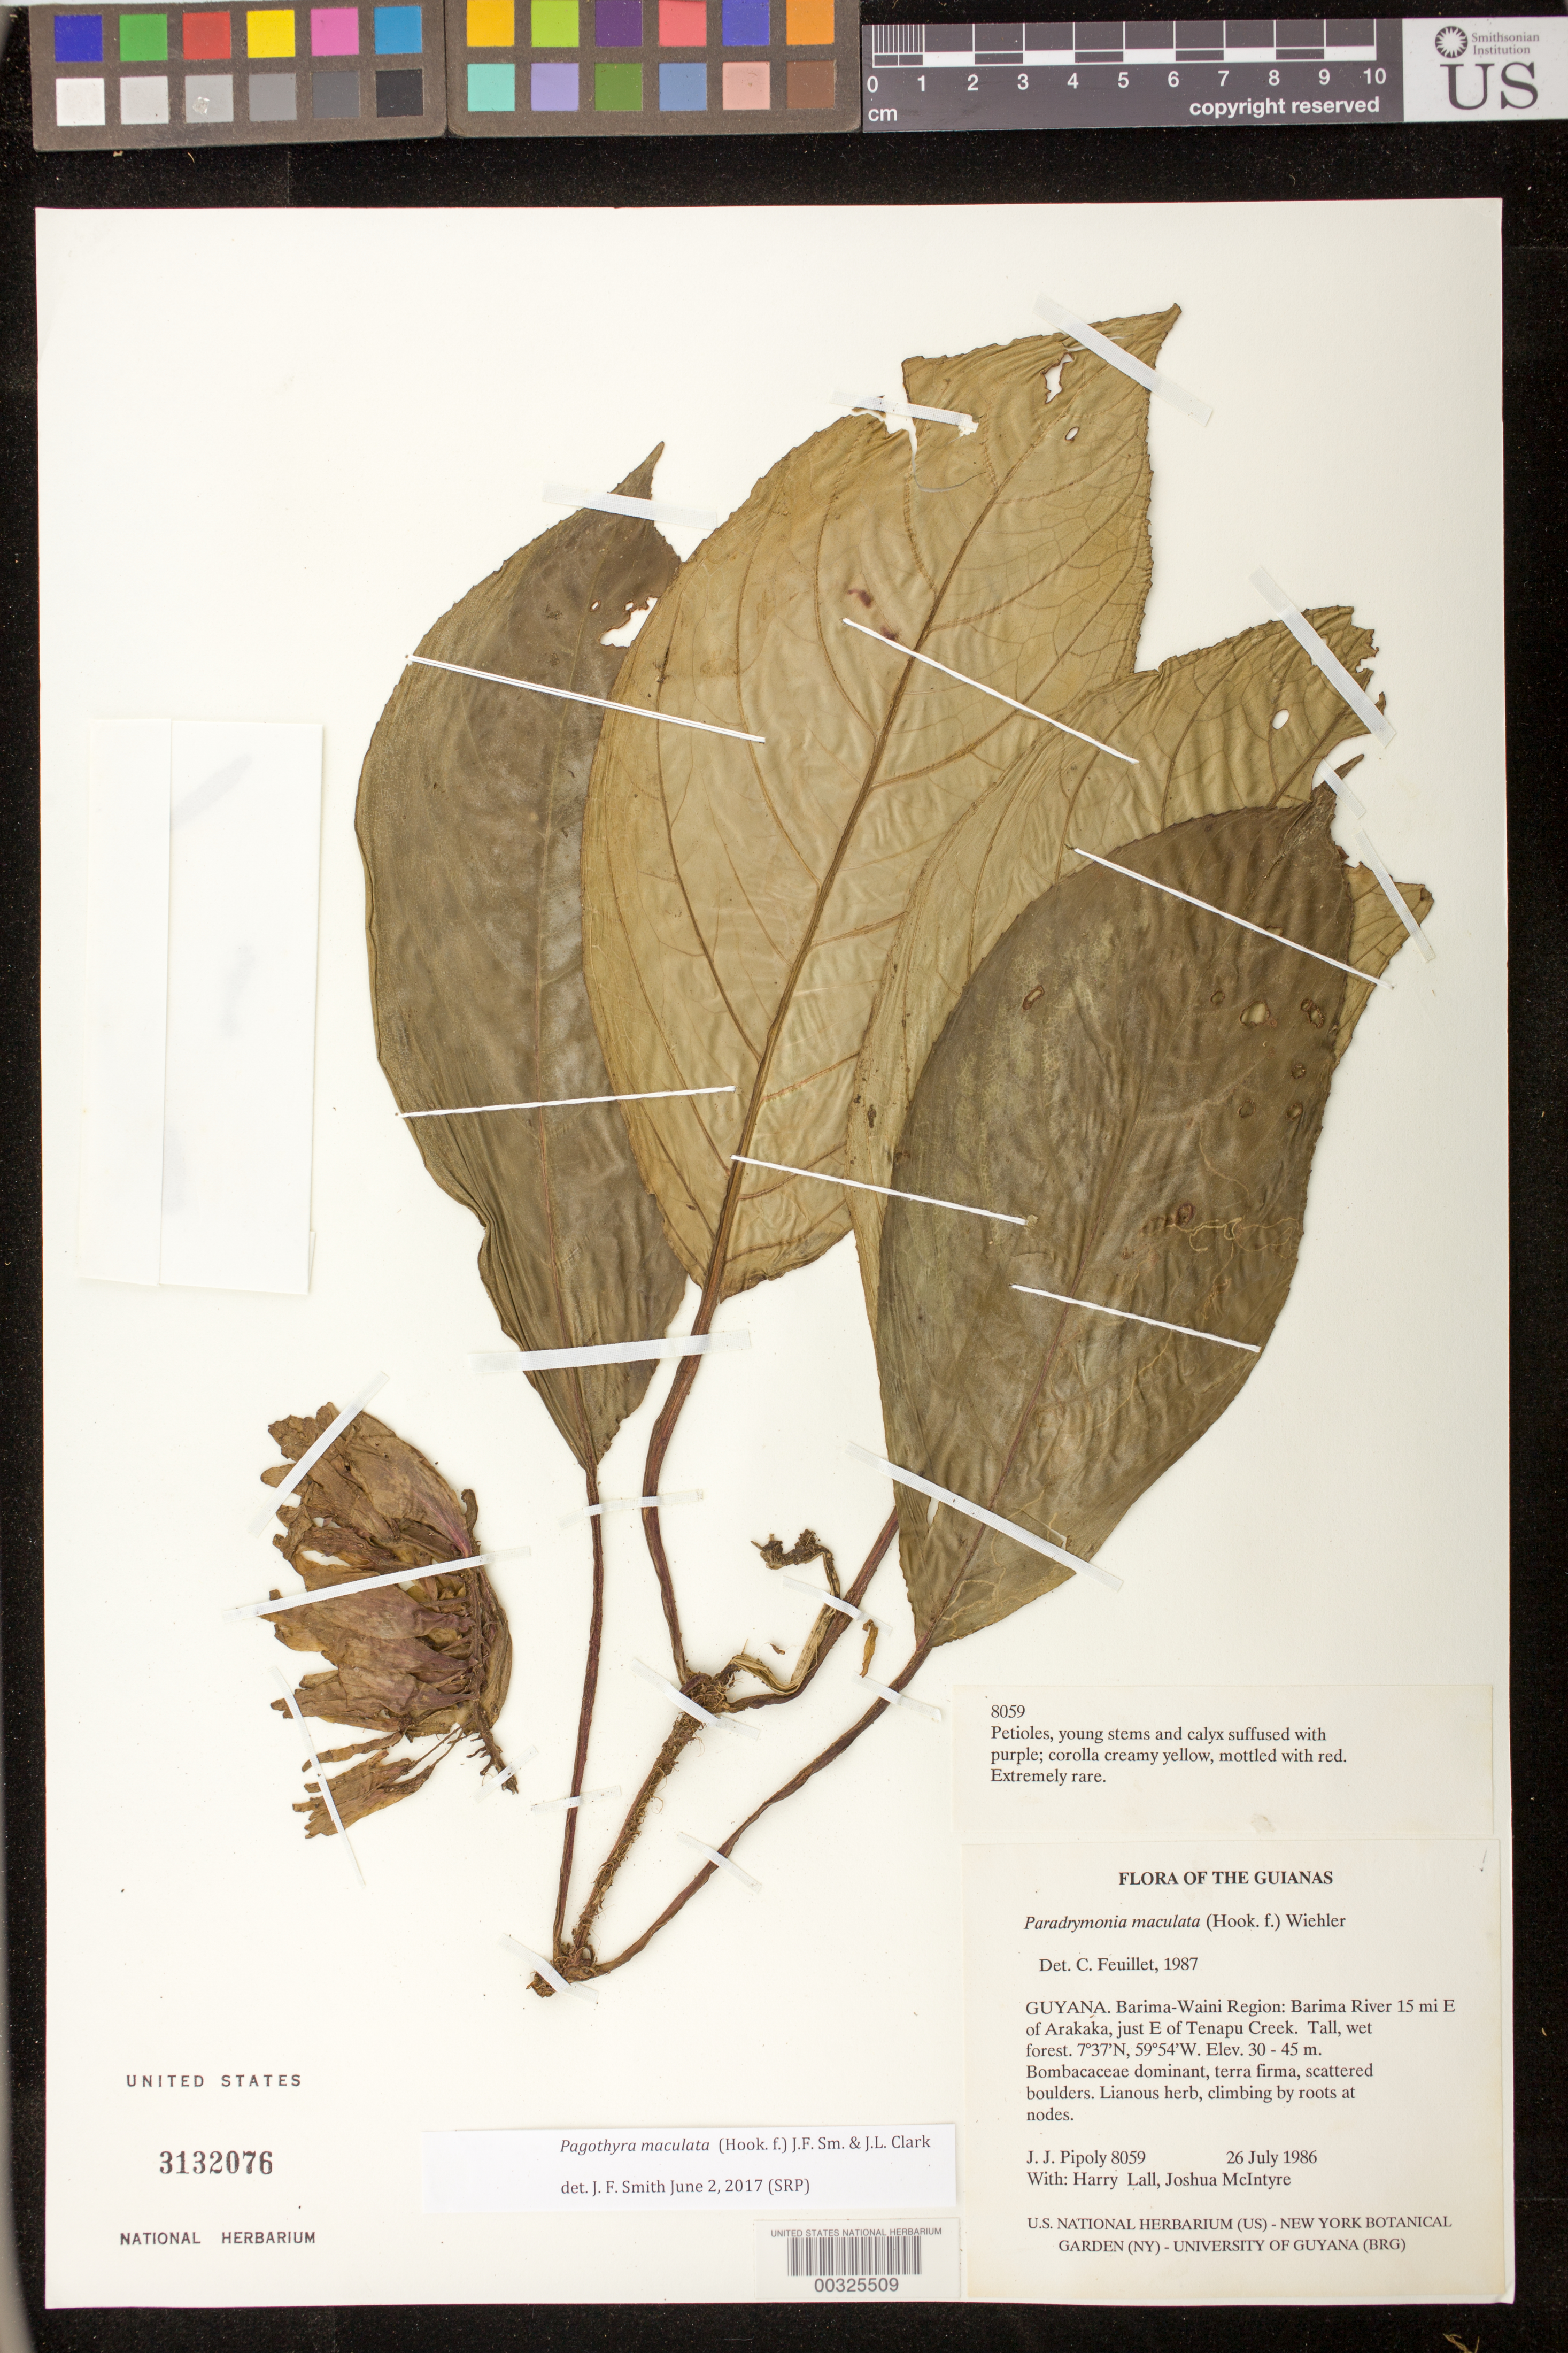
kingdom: Plantae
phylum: Tracheophyta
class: Magnoliopsida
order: Lamiales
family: Gesneriaceae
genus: Pagothyra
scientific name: Pagothyra maculata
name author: (Hook. f.) J.F. Sm. & J.L. Clark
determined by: Smith, J. F.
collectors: J. J. Pipoly, H. Lall & J. Mcintyre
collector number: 8059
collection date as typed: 26 Jul 1986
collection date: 1986-07-26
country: Guyana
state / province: Barima-Waini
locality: Barima River 15 mi E of Arakaka, just E of Tenapu Creek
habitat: Tall, wet forest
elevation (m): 30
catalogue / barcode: US 3132076